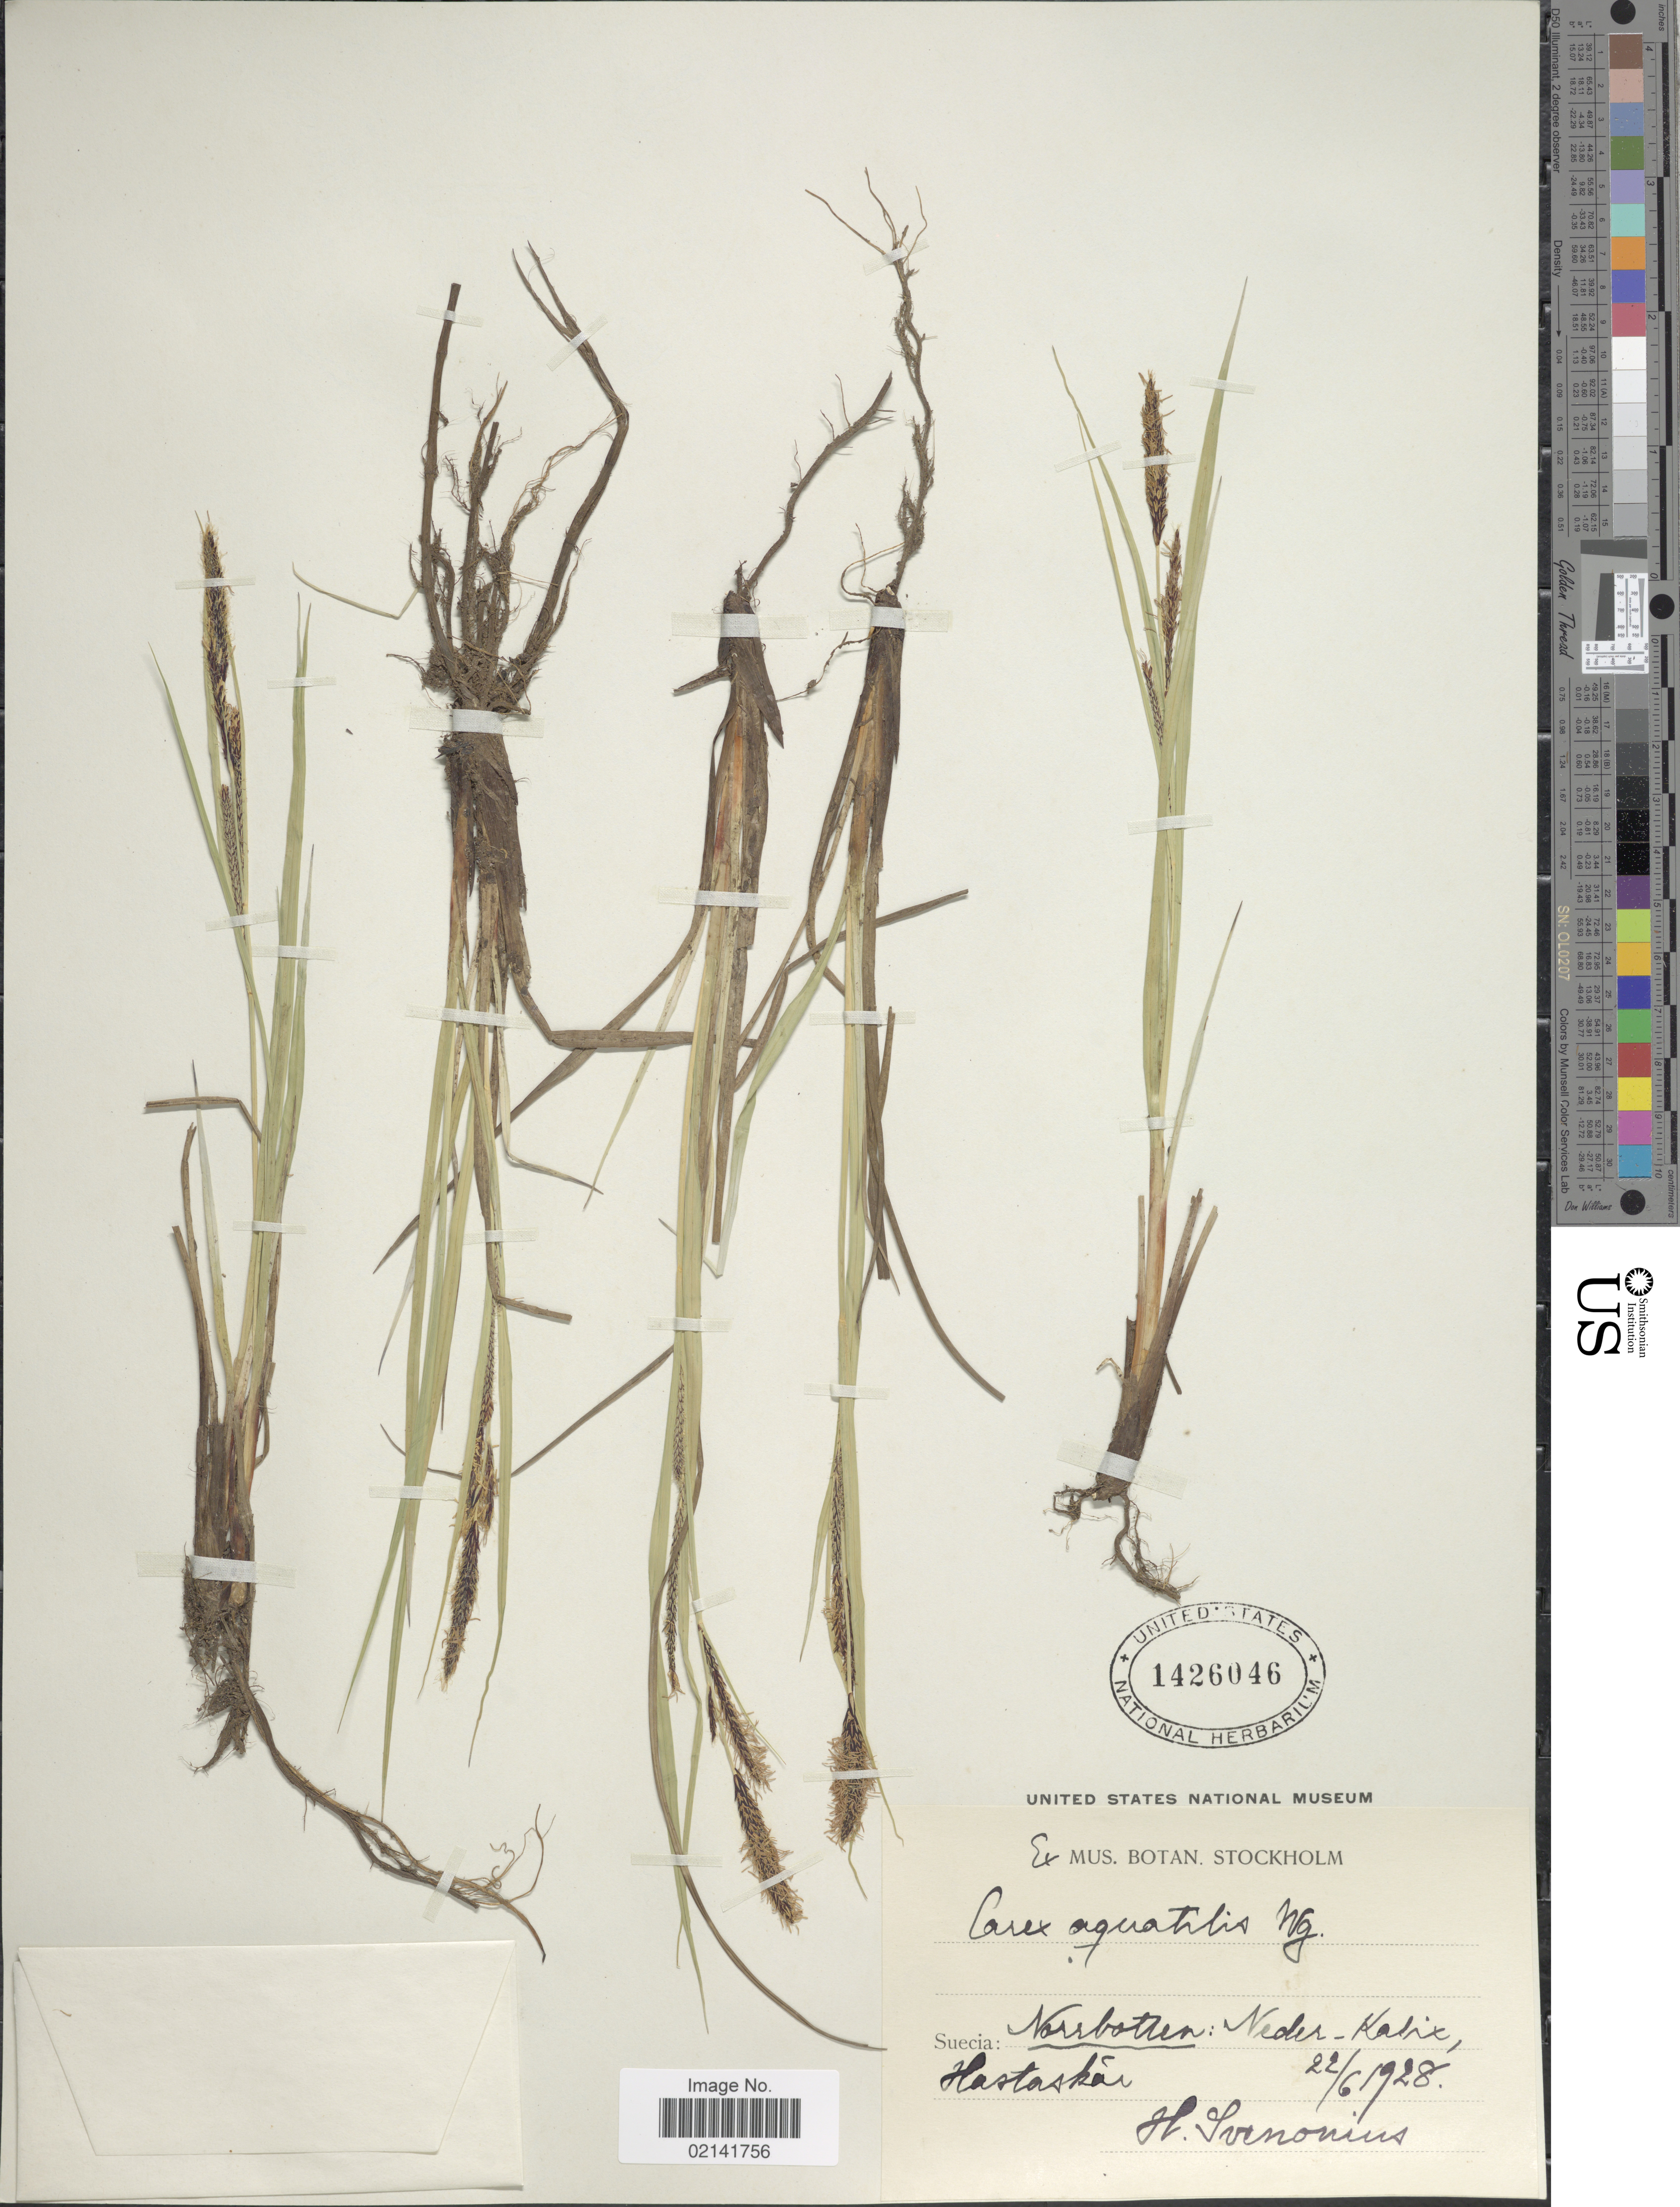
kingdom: Plantae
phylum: Tracheophyta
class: Liliopsida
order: Poales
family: Cyperaceae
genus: Carex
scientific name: Carex aquatilis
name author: Wahlenb.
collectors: H. Svenonius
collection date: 1928-06-22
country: Sweden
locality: Suecia: Norrbotten: Neder-Kalix, Hastaskär.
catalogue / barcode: US 1426046